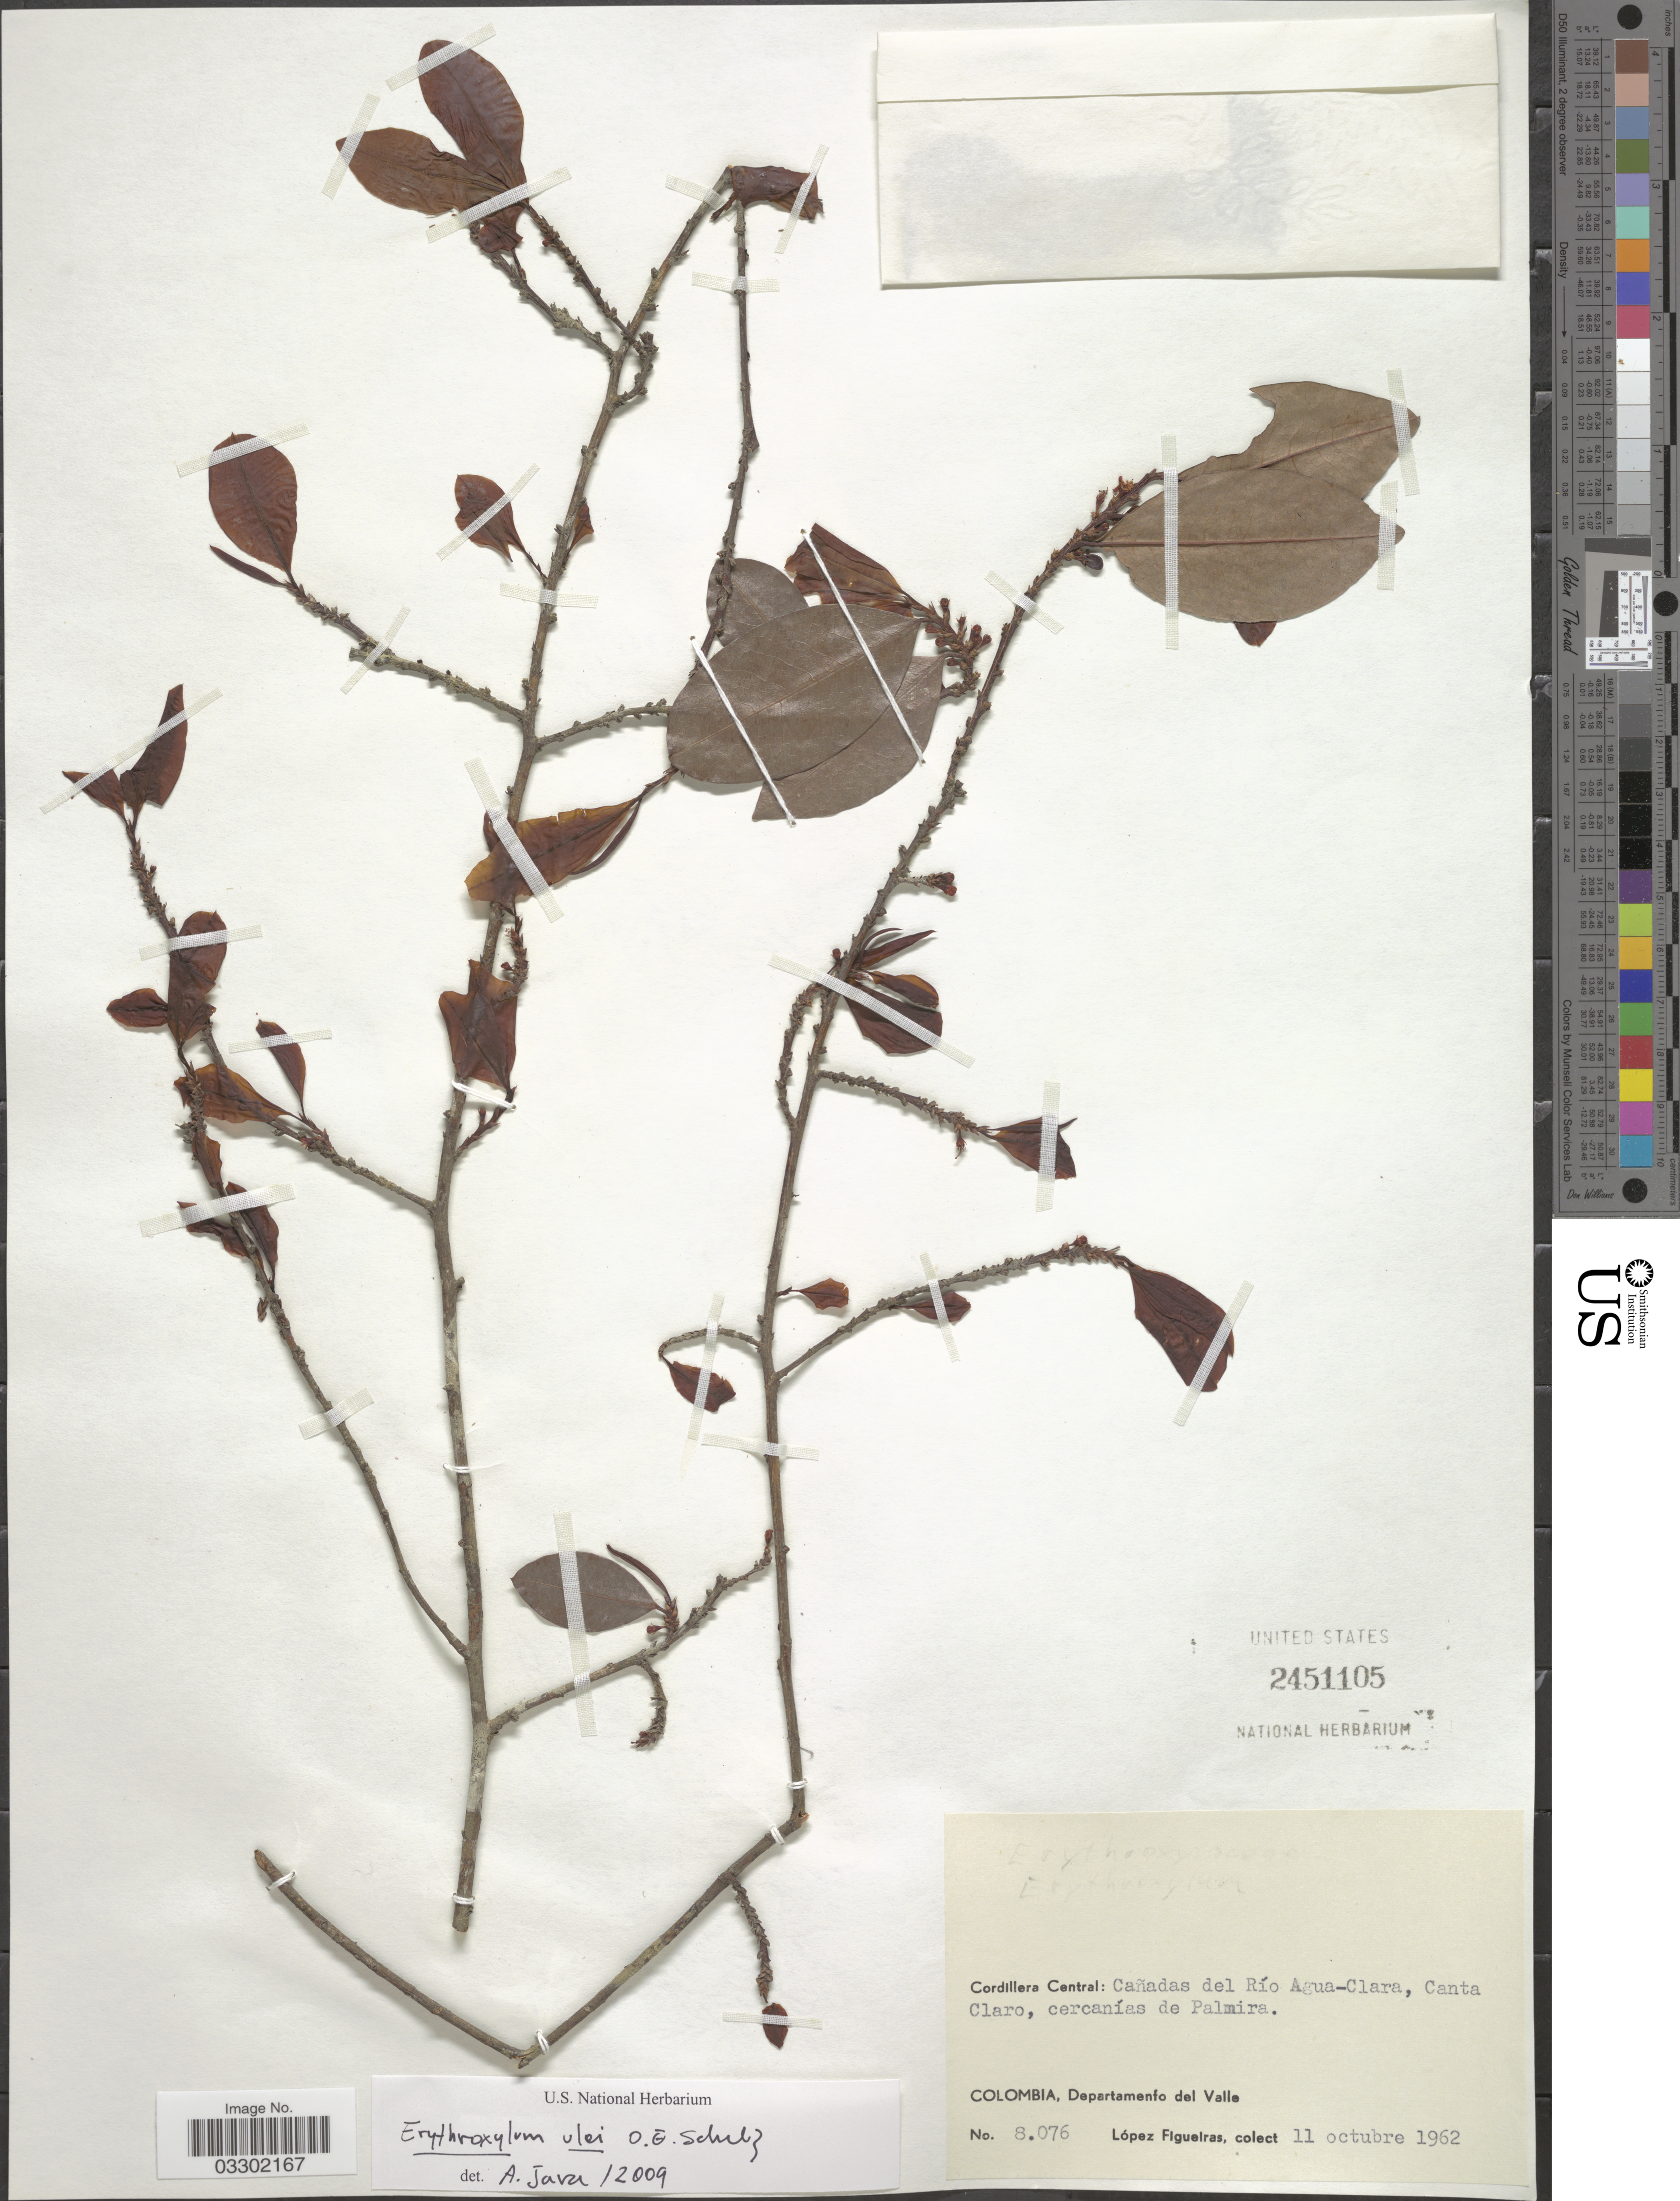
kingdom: Plantae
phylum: Tracheophyta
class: Magnoliopsida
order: Malpighiales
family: Erythroxylaceae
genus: Erythroxylum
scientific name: Erythroxylum ulei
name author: O.E. Schulz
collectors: M. López Figueiras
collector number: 8076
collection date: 1962-10-11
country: Colombia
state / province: Valle del Cauca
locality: Cordillera Central: Cañadas del Río Agua-Clara, Canta Claro, cercanías de Palmira, Departamento del Valle.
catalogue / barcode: US 2451105